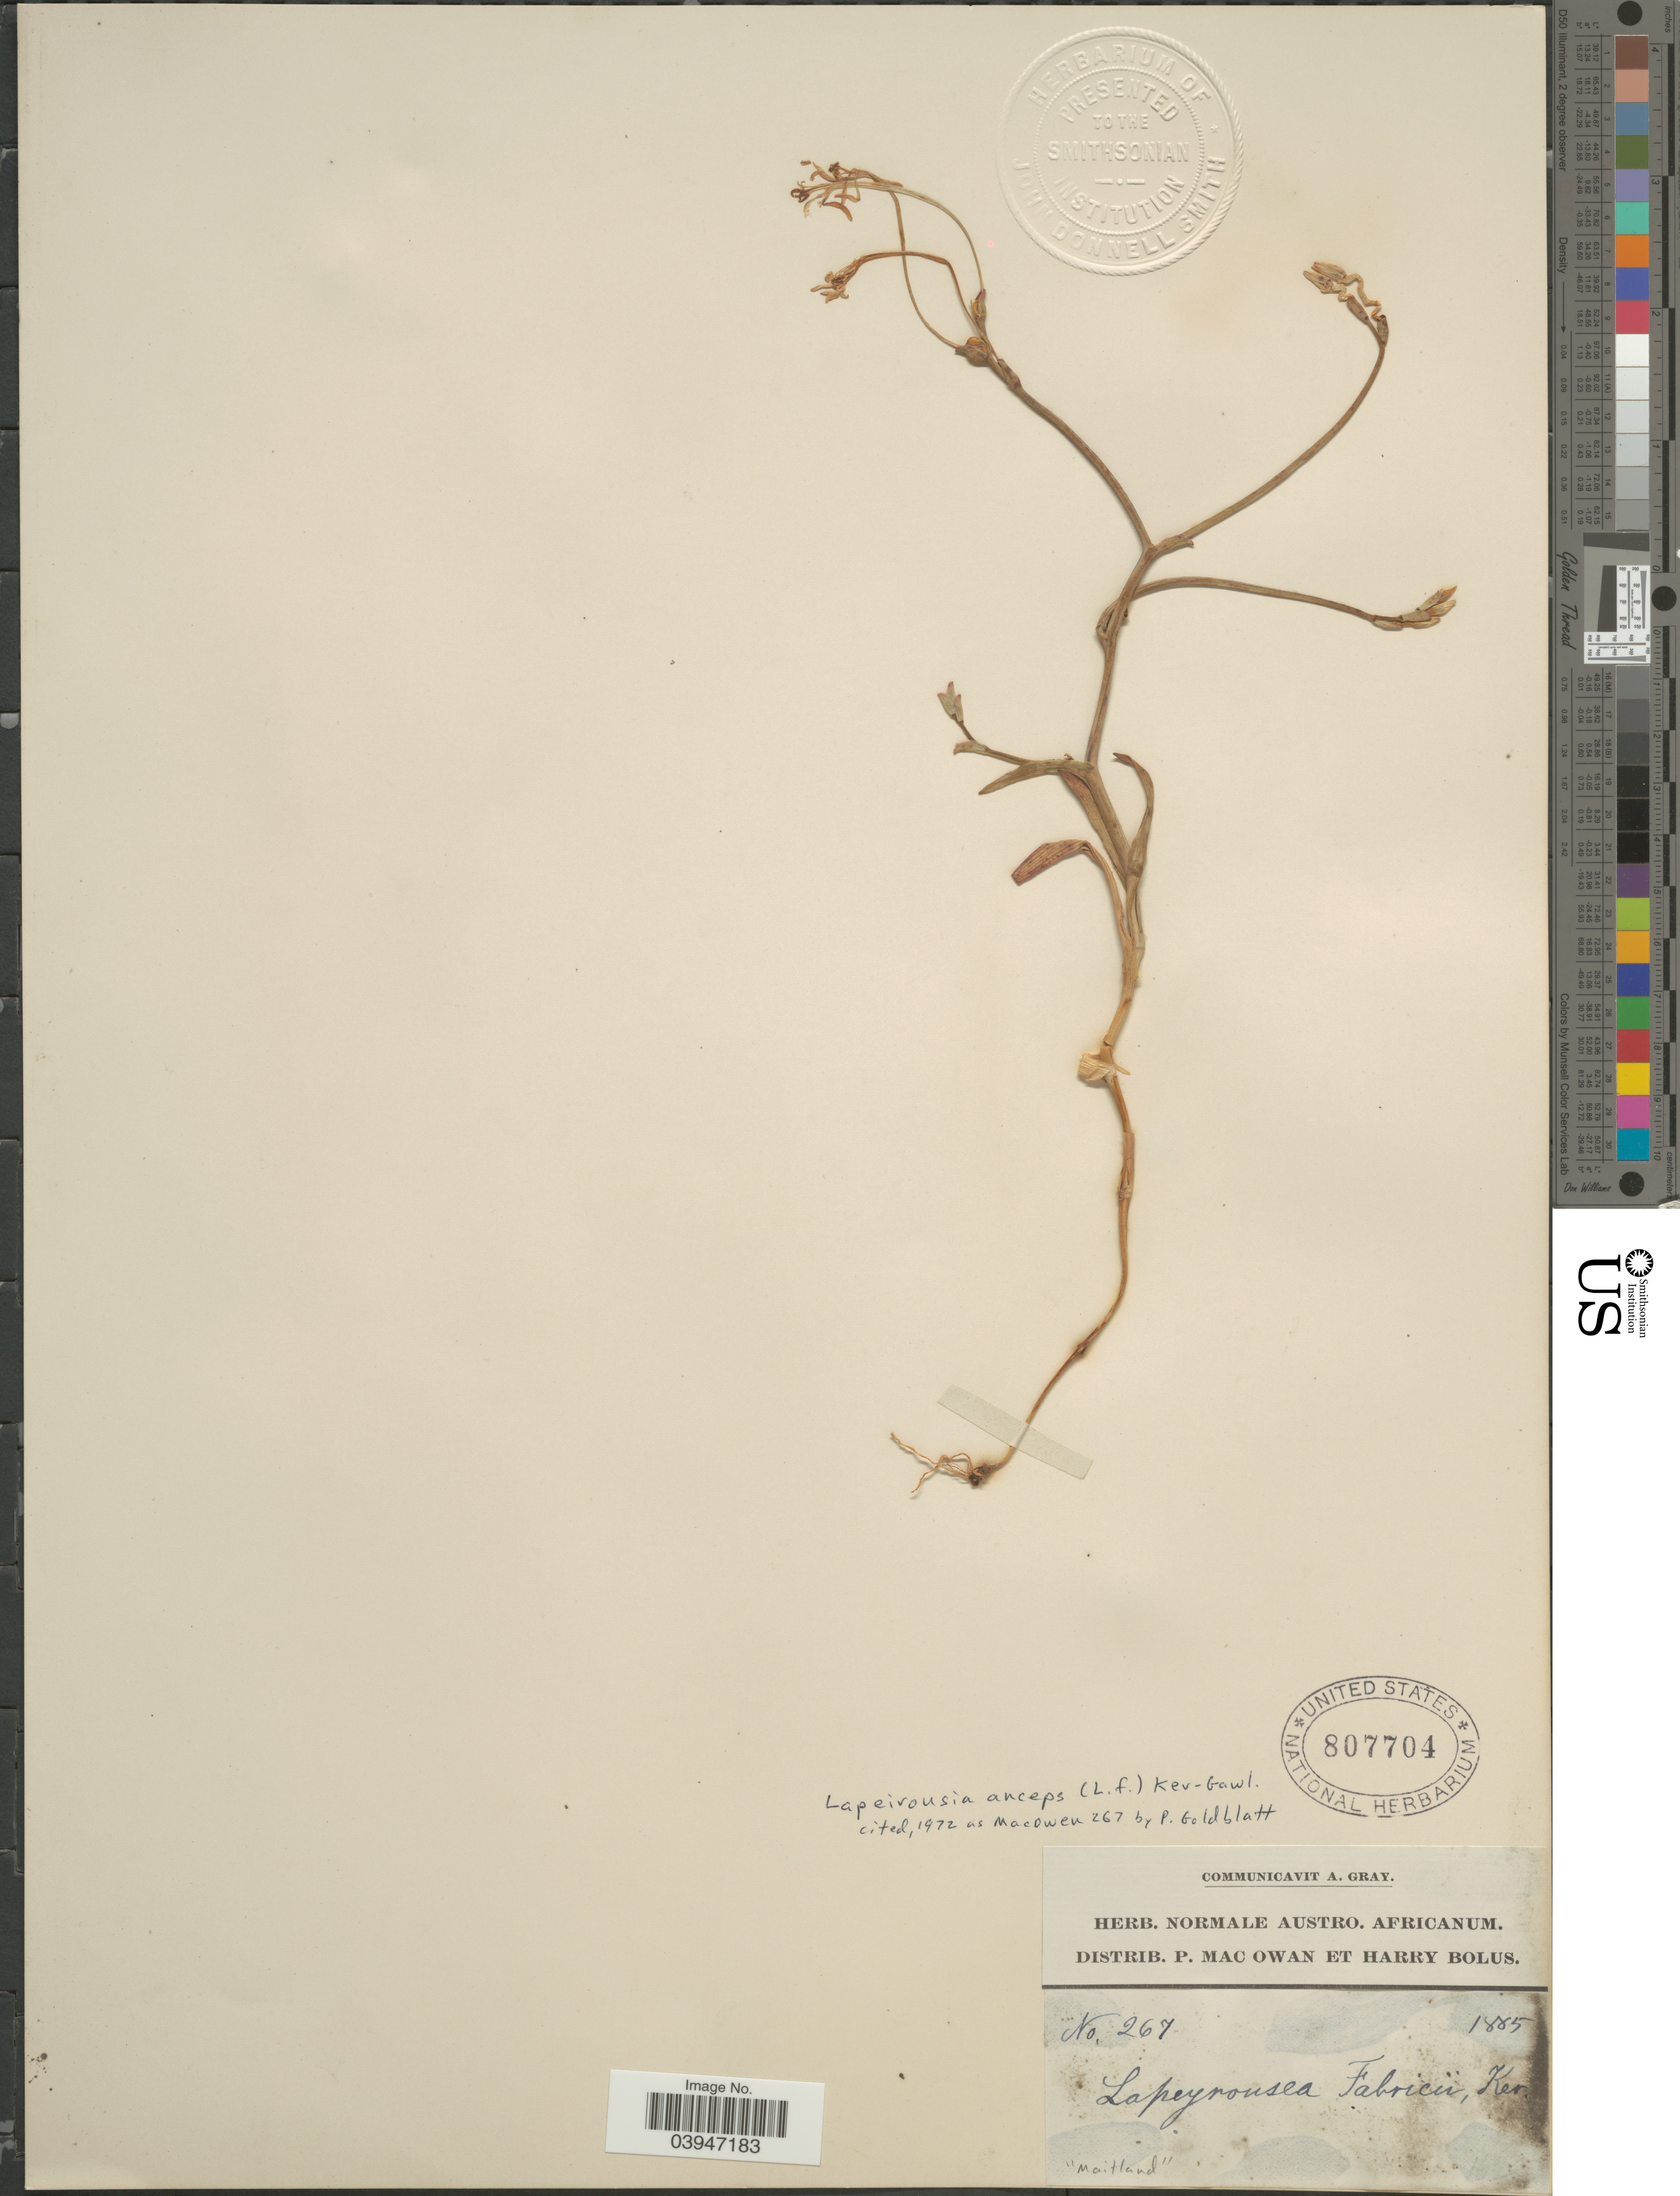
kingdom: Plantae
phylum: Tracheophyta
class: Liliopsida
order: Asparagales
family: Iridaceae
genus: Lapeirousia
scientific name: Lapeirousia anceps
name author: (L. f.) Ker Gawl.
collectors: P. MacOwan & H. Bolus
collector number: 267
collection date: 1885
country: United States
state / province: Florida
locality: Maitland.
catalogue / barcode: US 807704